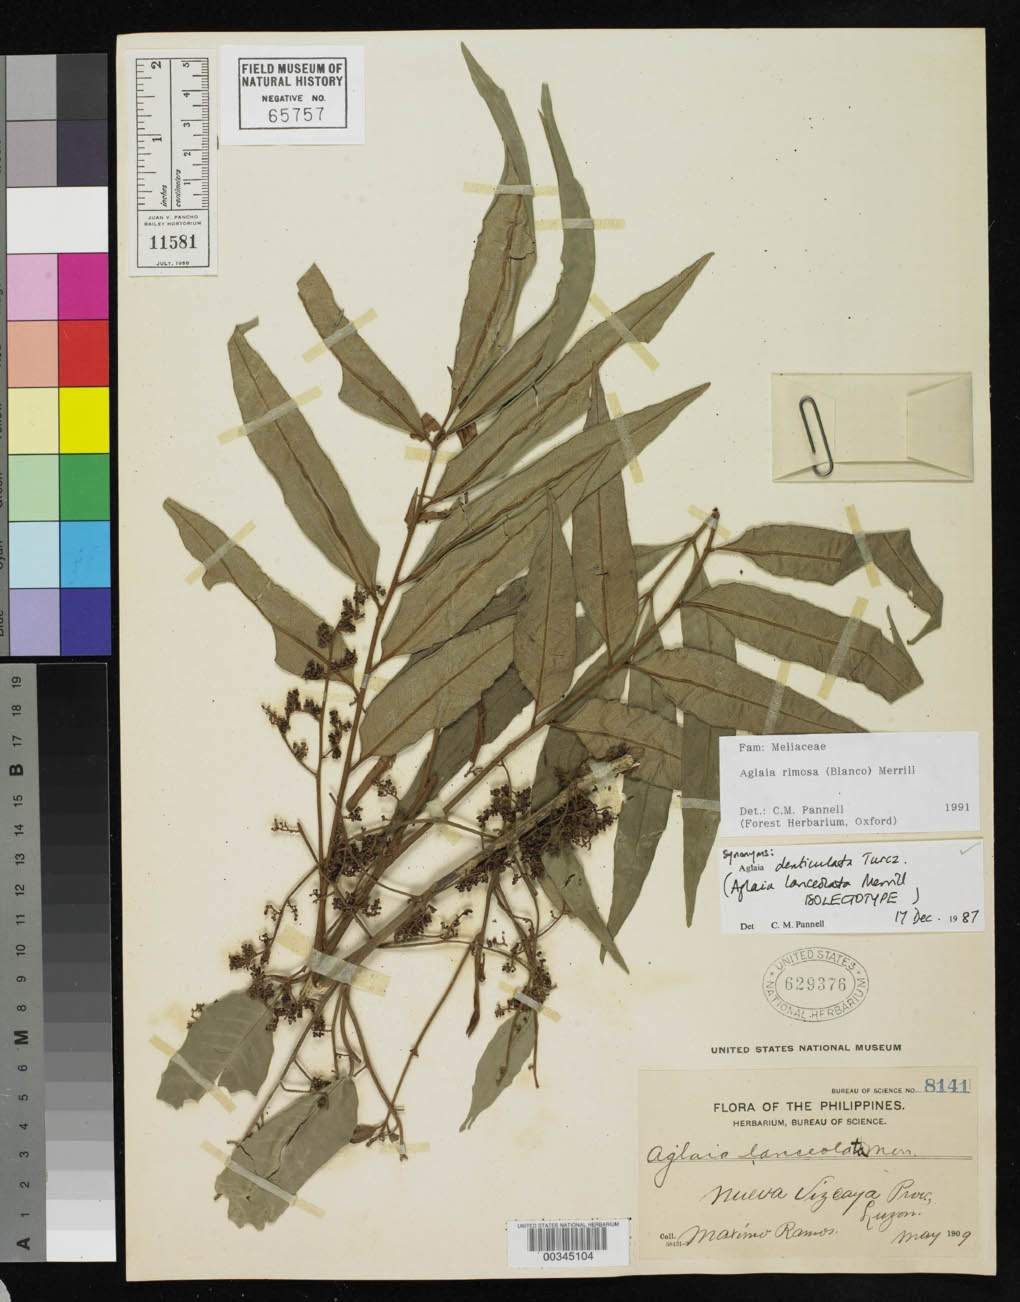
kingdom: Plantae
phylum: Tracheophyta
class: Magnoliopsida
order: Sapindales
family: Meliaceae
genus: Aglaia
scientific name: Aglaia lanceolata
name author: Merr.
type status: Isolectotype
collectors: M. Ramos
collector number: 8141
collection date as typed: May 1909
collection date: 1909-05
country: Philippines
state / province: Cagayan Valley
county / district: Nueva Vizcaya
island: Luzon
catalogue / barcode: US 629376